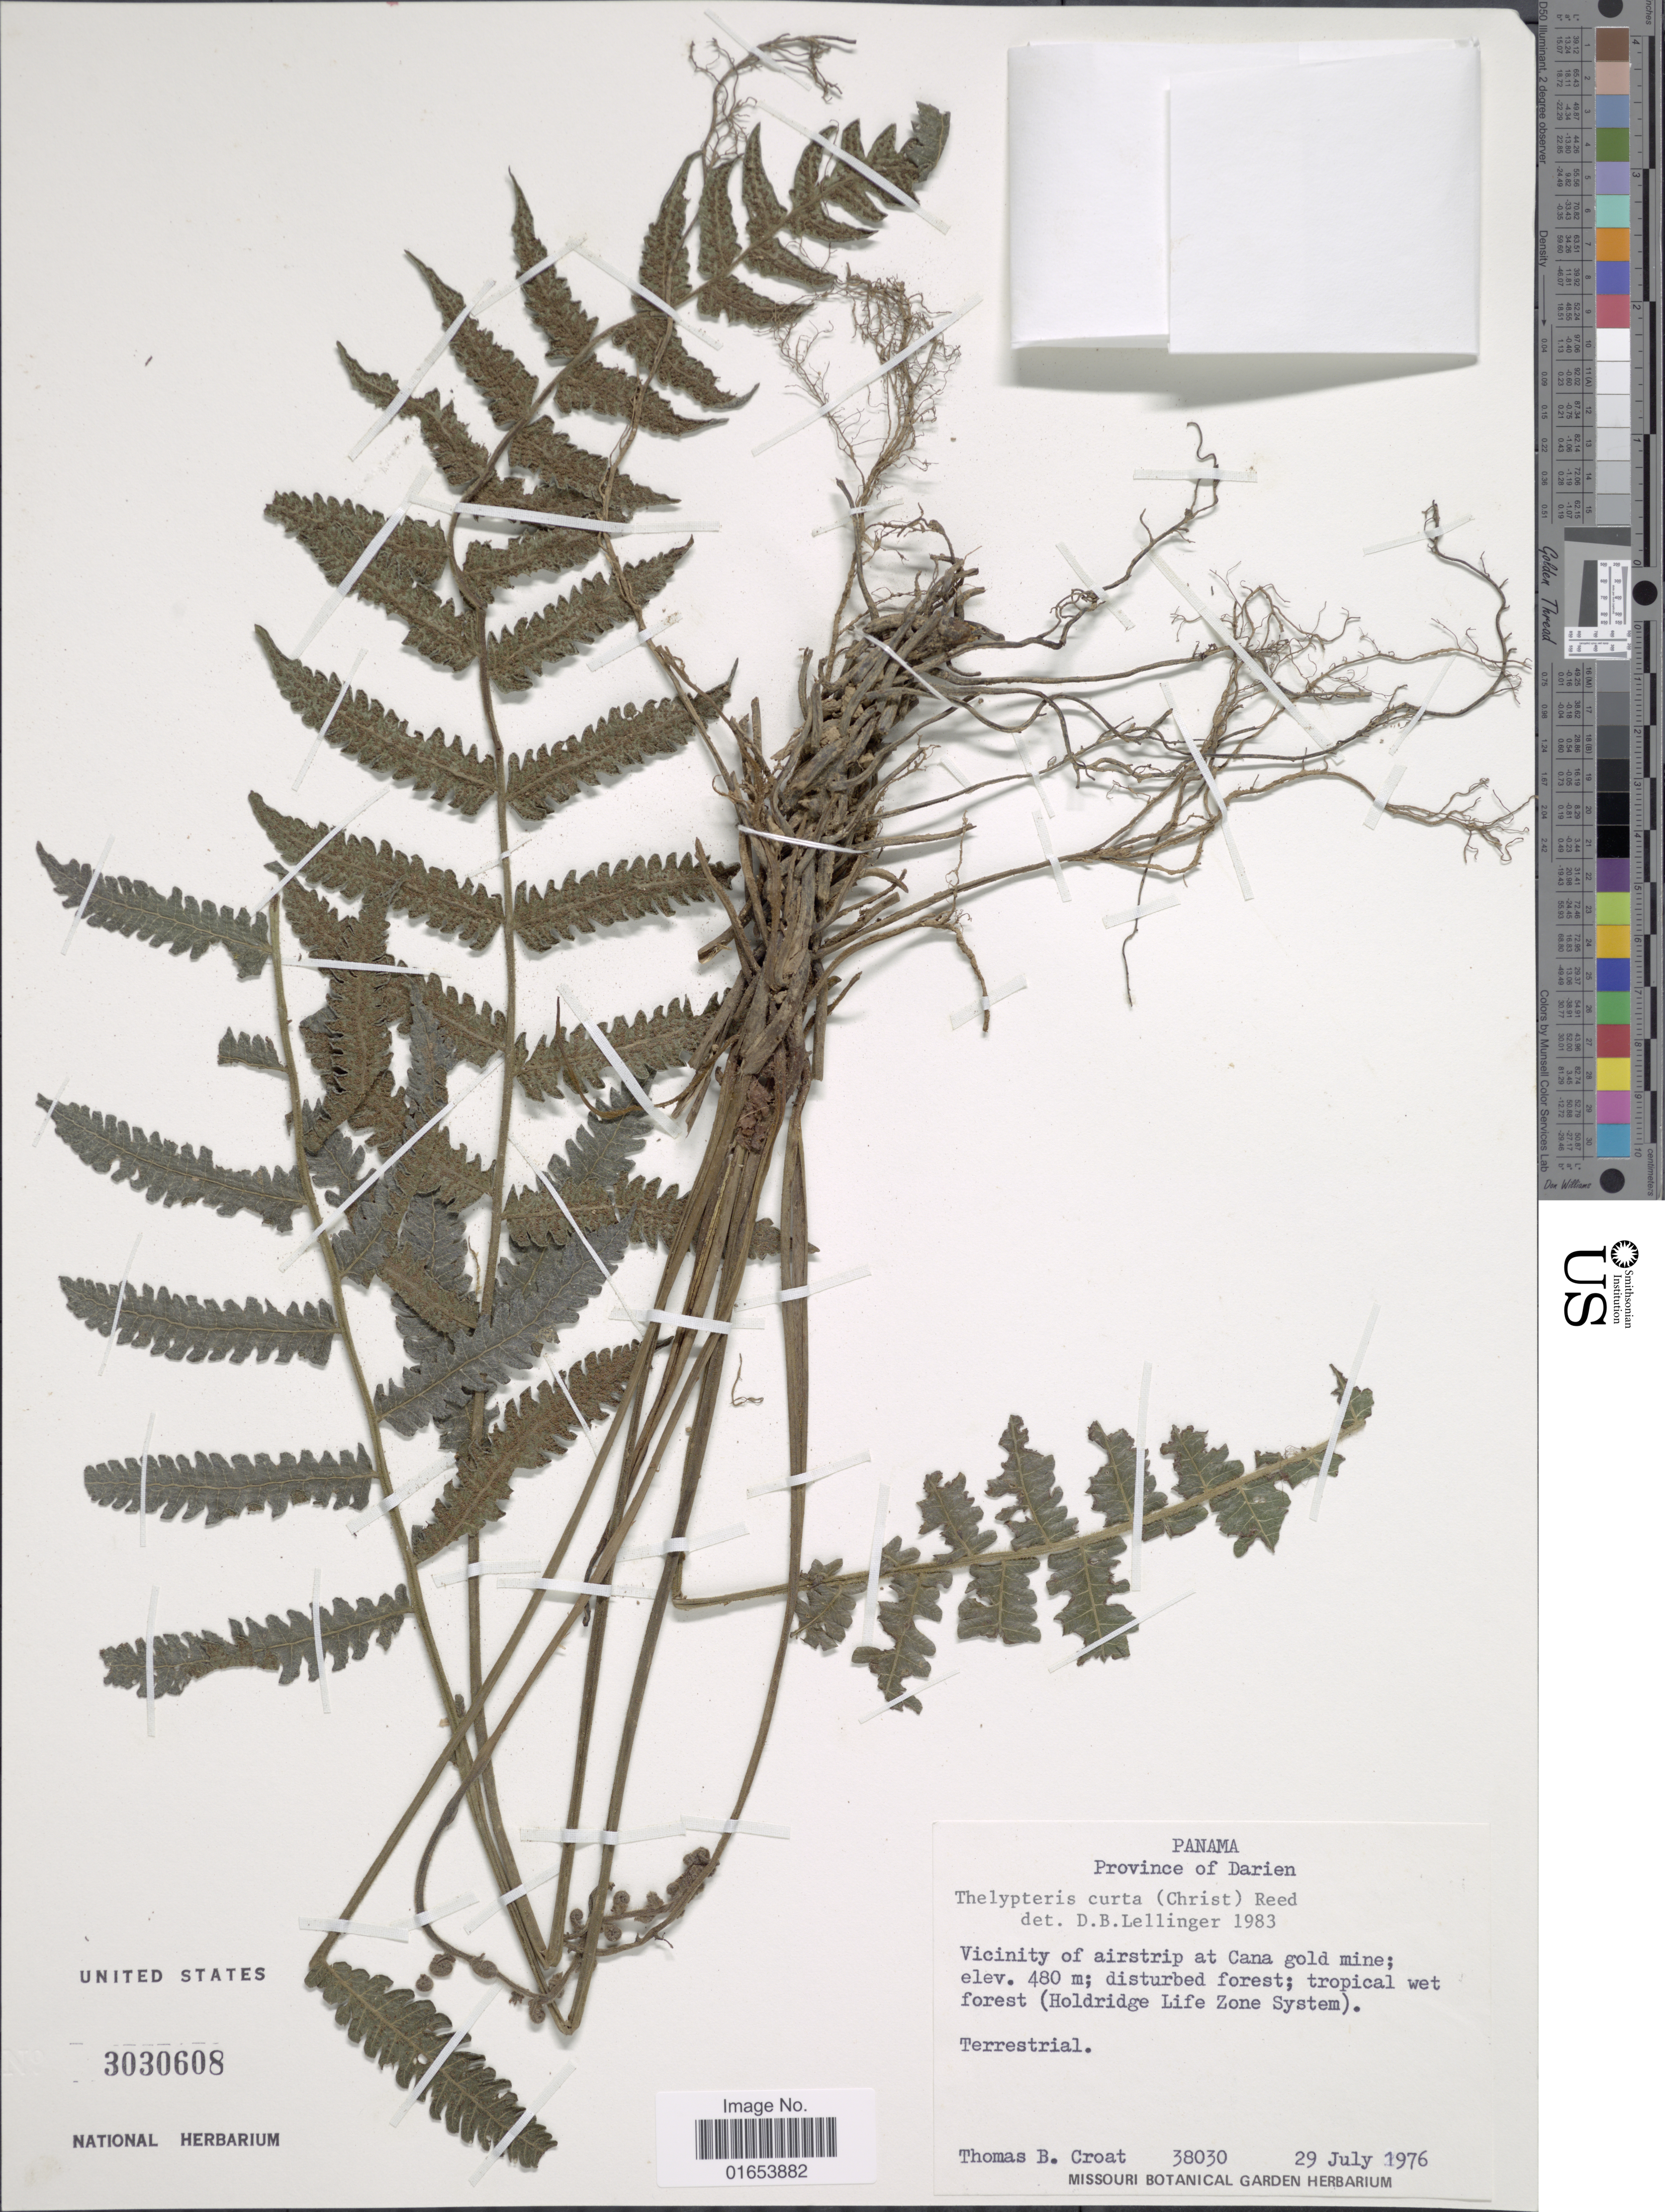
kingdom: Plantae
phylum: Tracheophyta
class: Polypodiopsida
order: Polypodiales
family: Thelypteridaceae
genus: Goniopteris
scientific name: Goniopteris curta (Christ) comb. nov., ined 2015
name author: (Christ)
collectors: T. B. Croat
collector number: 38030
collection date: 1976-07-29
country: Panama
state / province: Darién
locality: Panama, Province of Darien, vicinity of airstrip at Cana gold mine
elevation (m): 480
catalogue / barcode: US 3030608